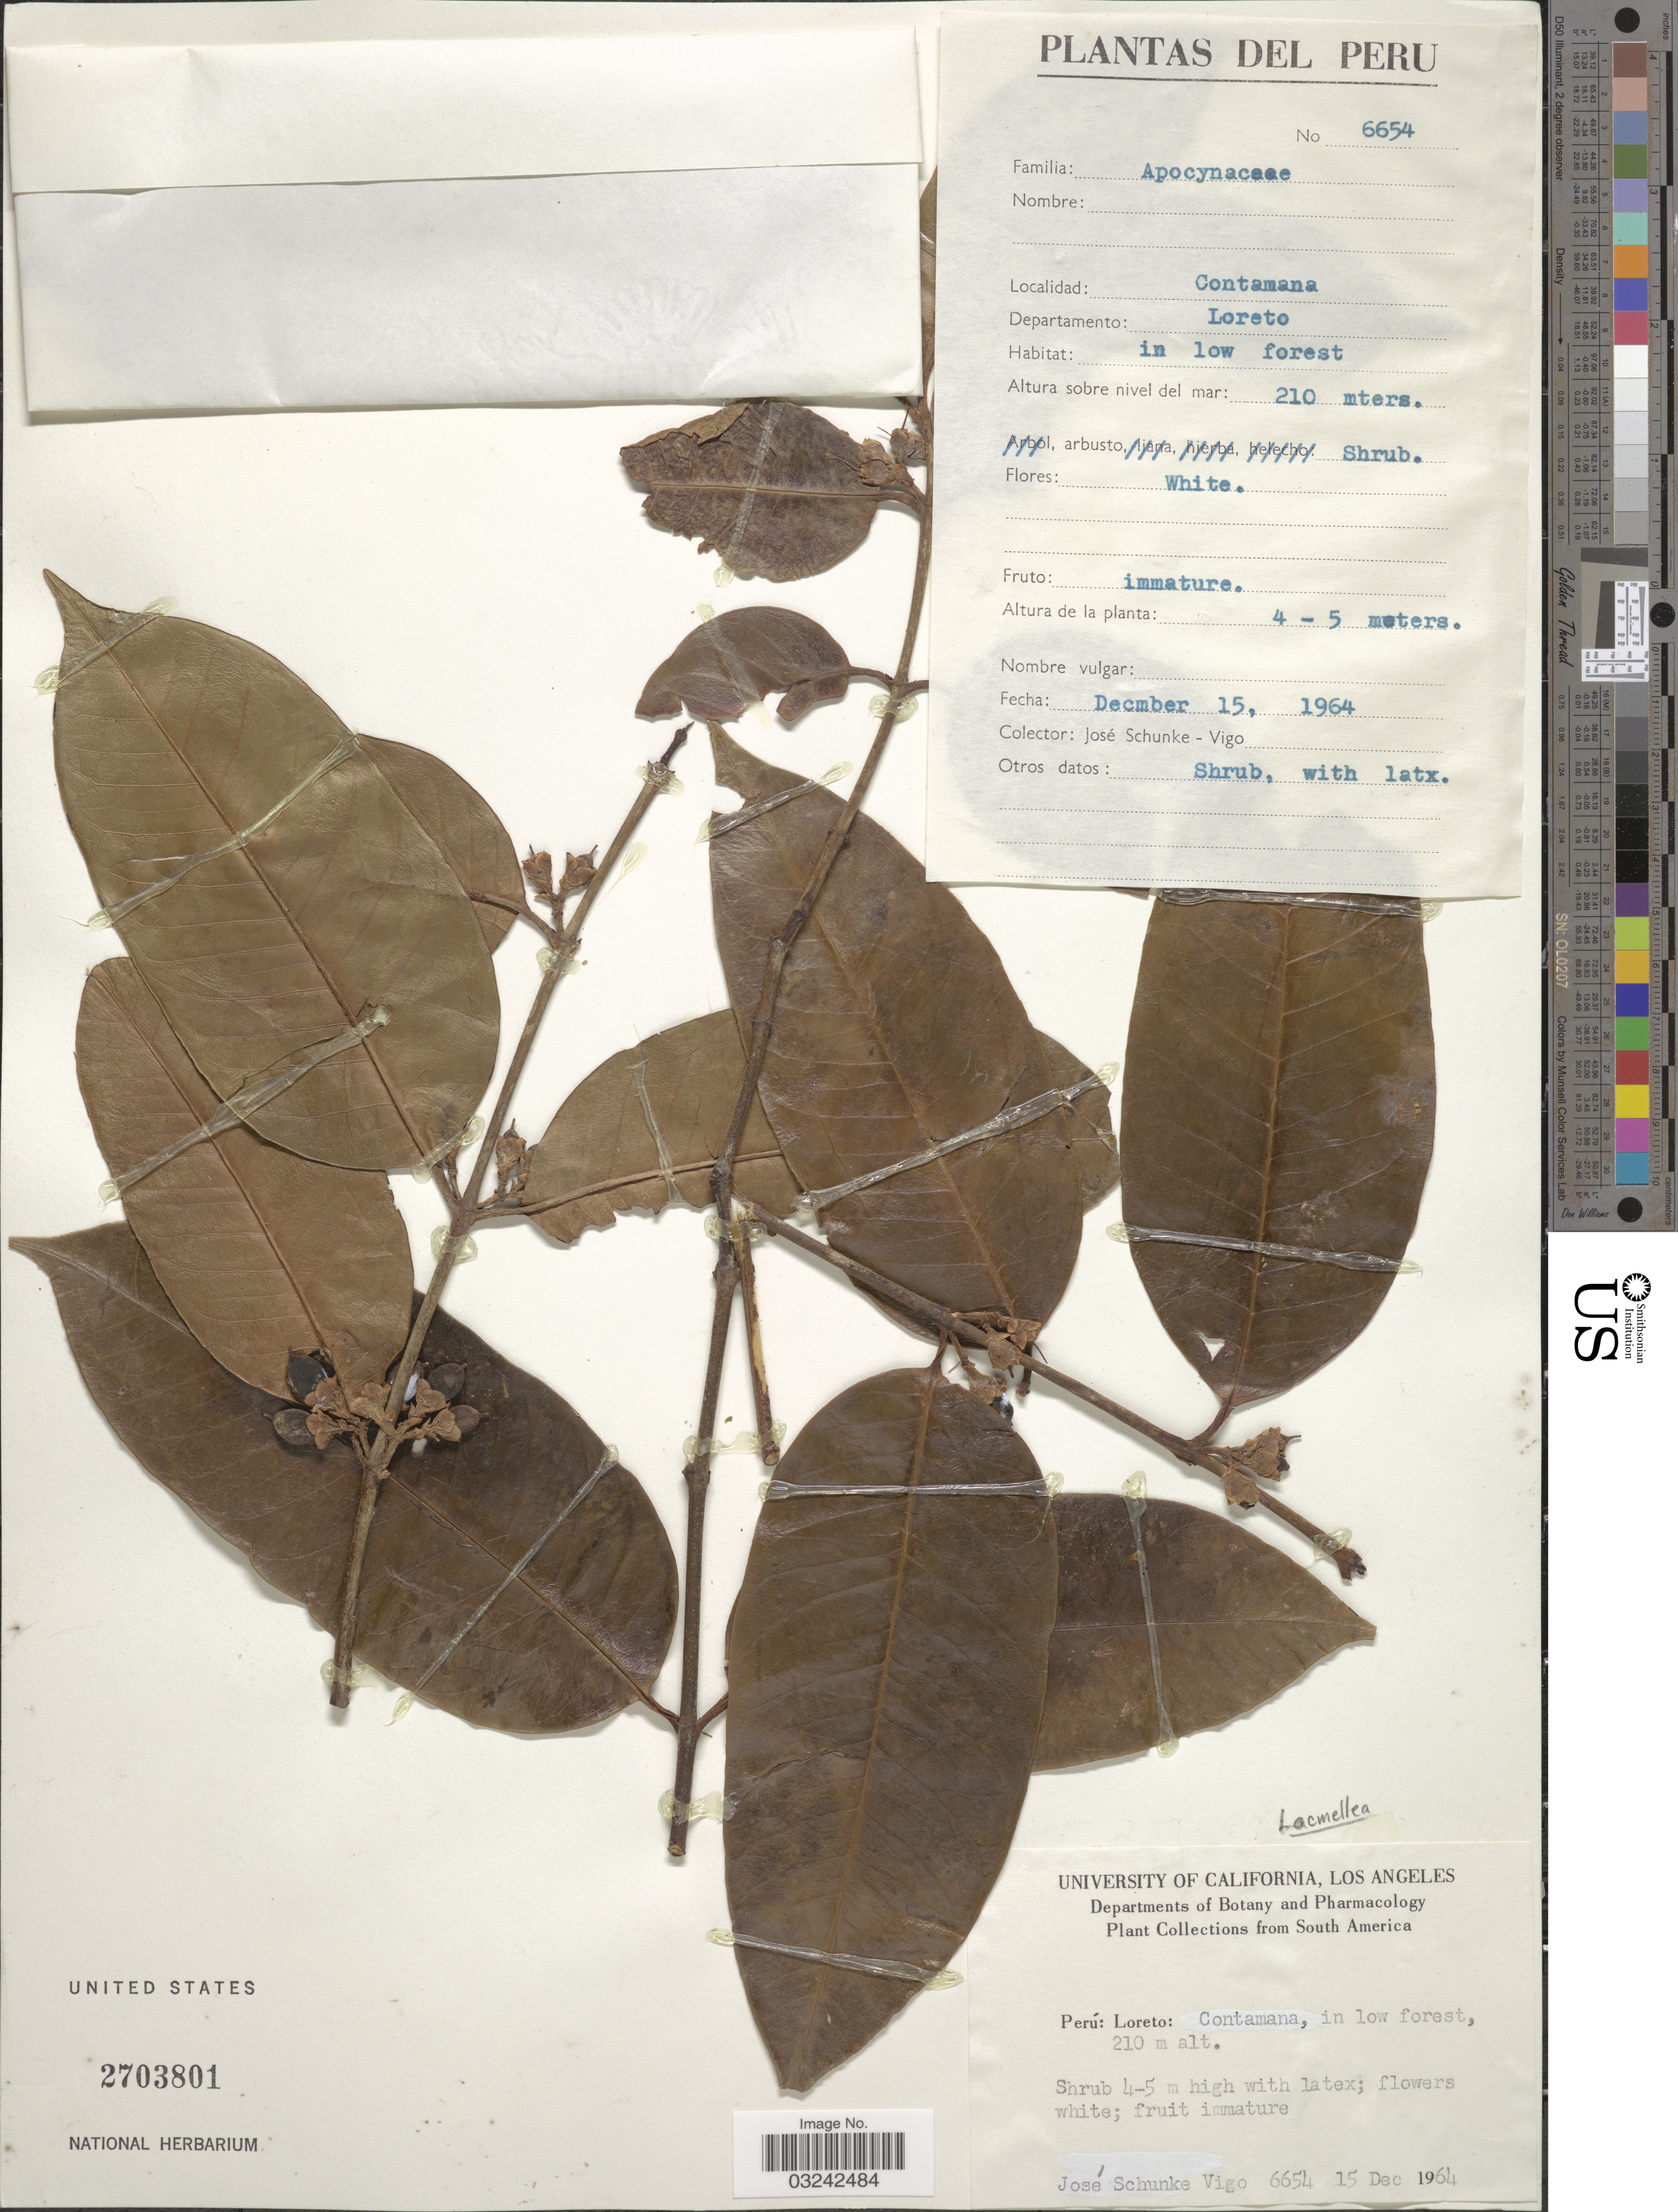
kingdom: Plantae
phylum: Tracheophyta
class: Magnoliopsida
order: Gentianales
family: Apocynaceae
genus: Lacmellea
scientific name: Lacmellea sp.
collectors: J. Schunke Vigo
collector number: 6654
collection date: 1964-12-15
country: Peru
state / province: Loreto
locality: Contamana. Departamento: Loreto.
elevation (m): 210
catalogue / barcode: US 2703801